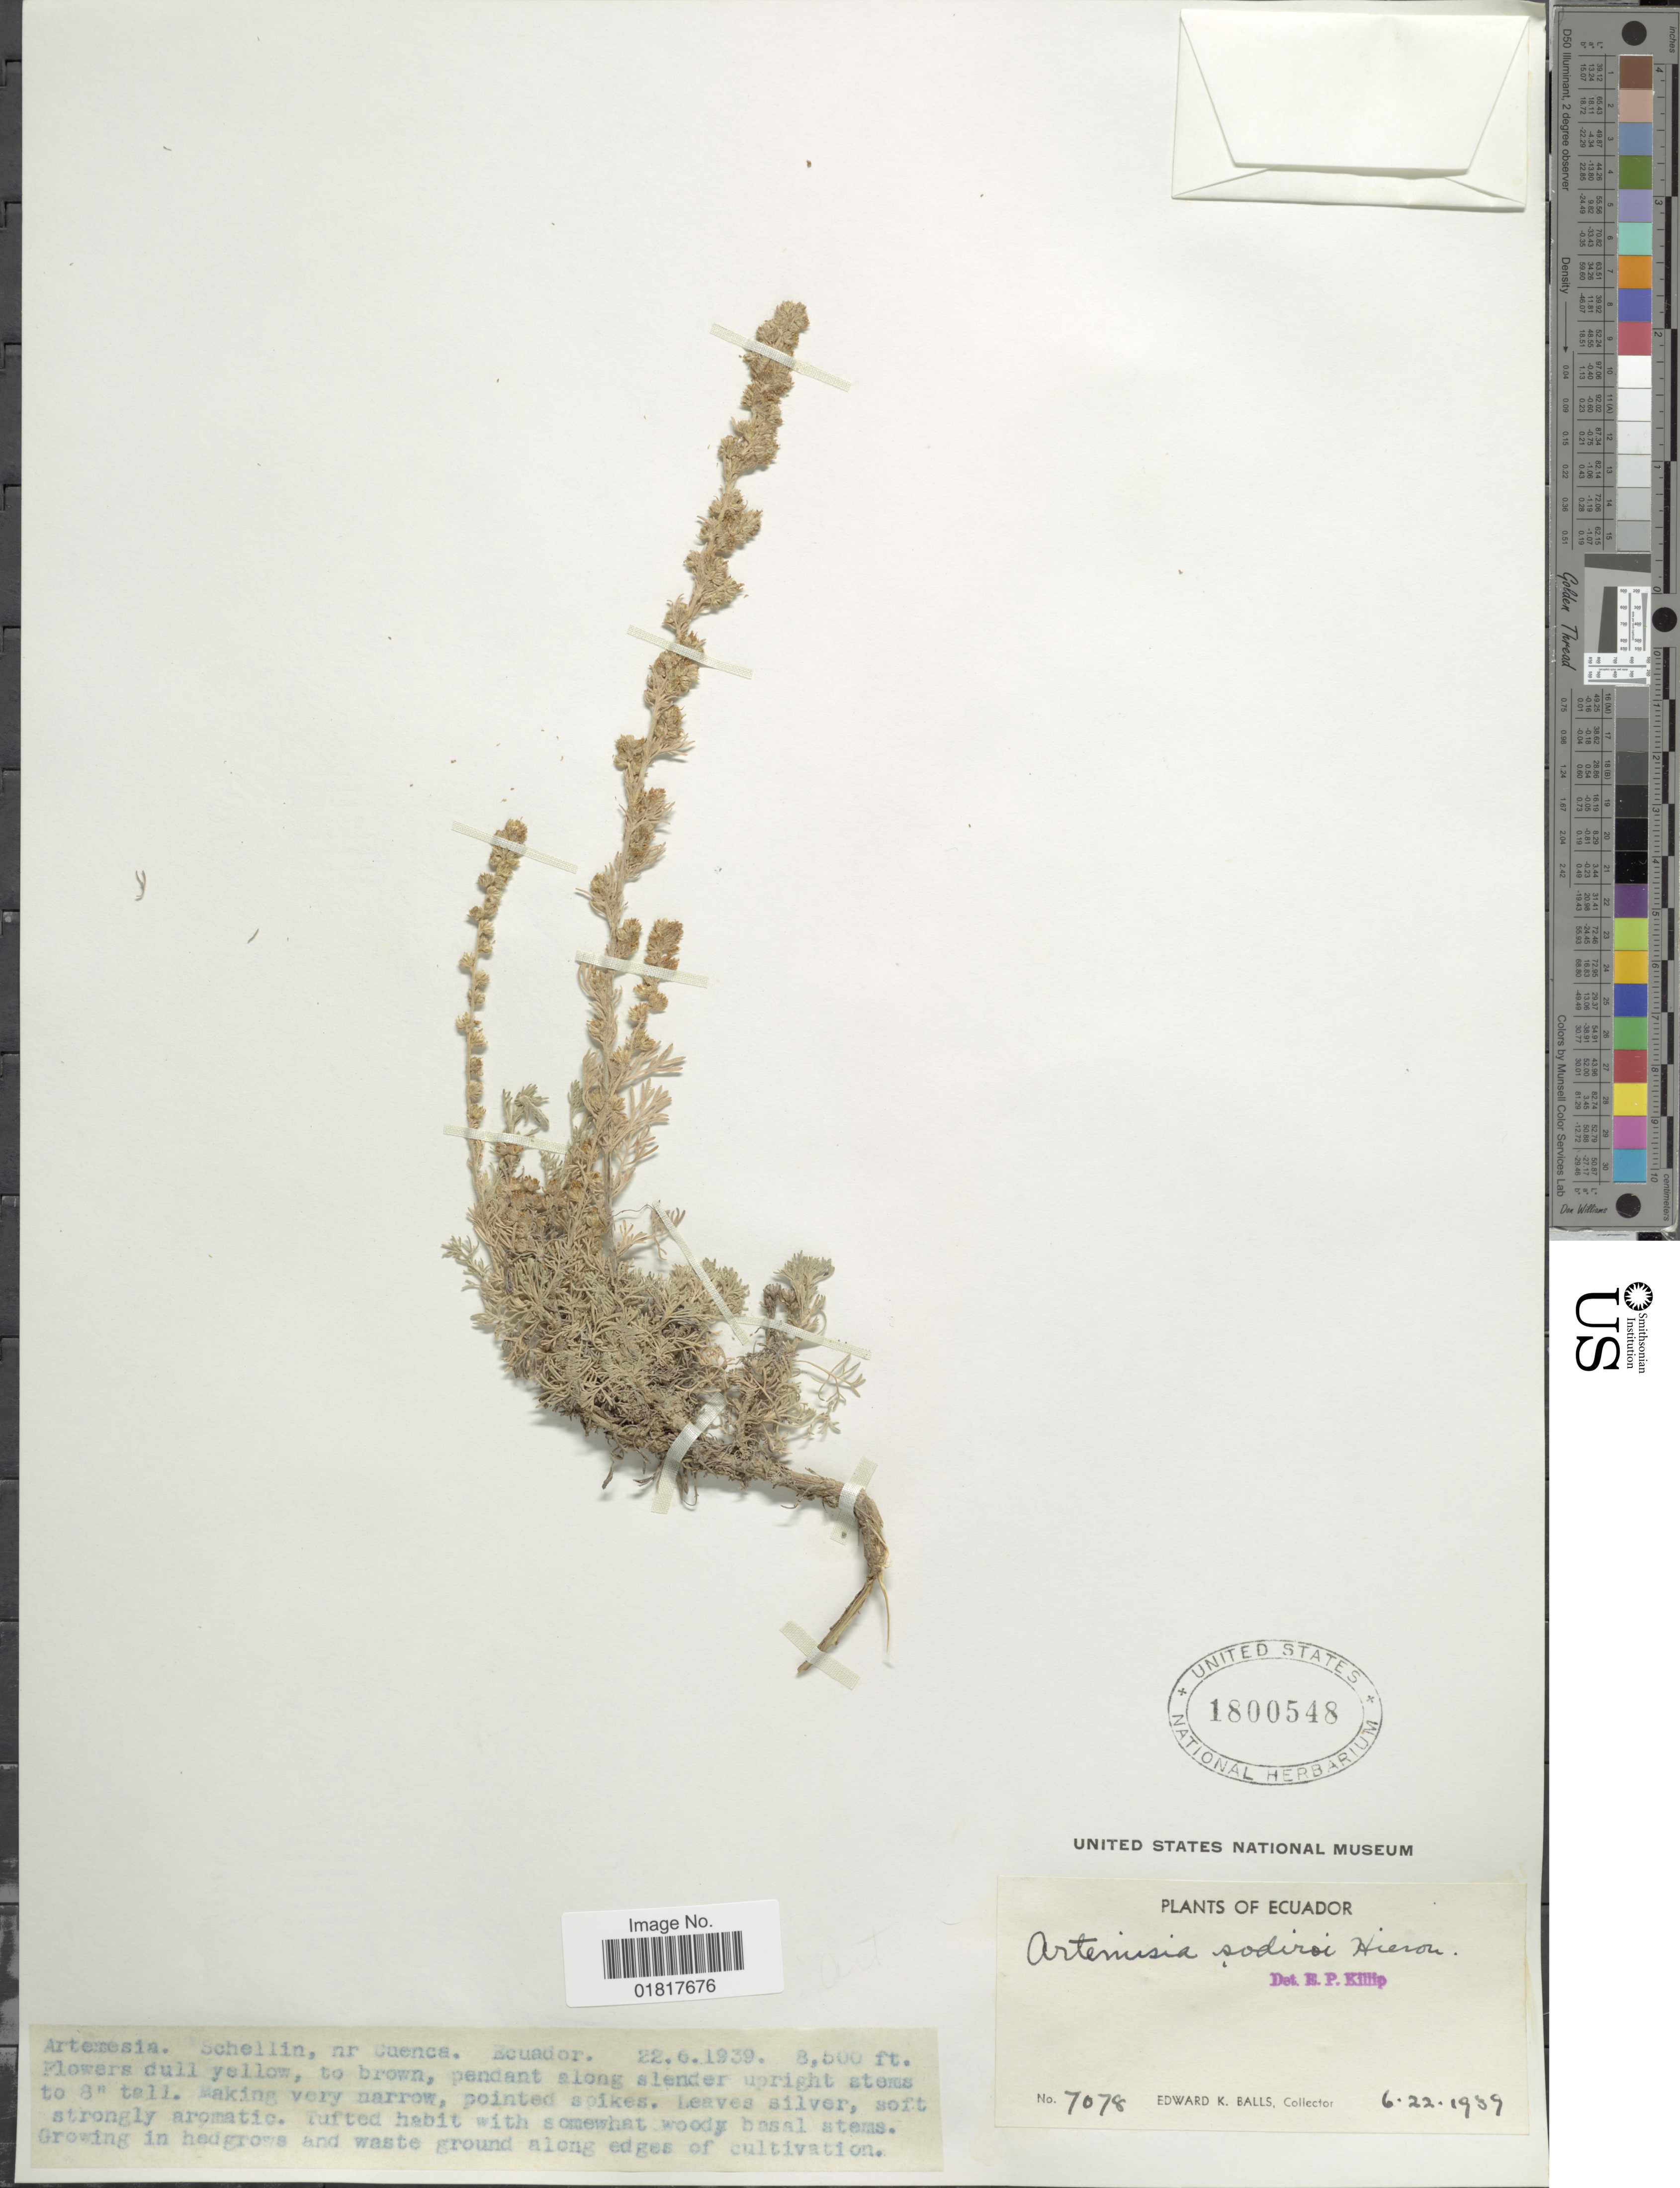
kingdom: Plantae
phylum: Tracheophyta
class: Magnoliopsida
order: Asterales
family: Asteraceae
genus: Artemisia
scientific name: Artemisia sodiroi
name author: Hieron.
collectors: E. K. Balls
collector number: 7078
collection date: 1939-06-22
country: Ecuador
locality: Schellin, nr. Cuenca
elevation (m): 2591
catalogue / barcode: US 1800548